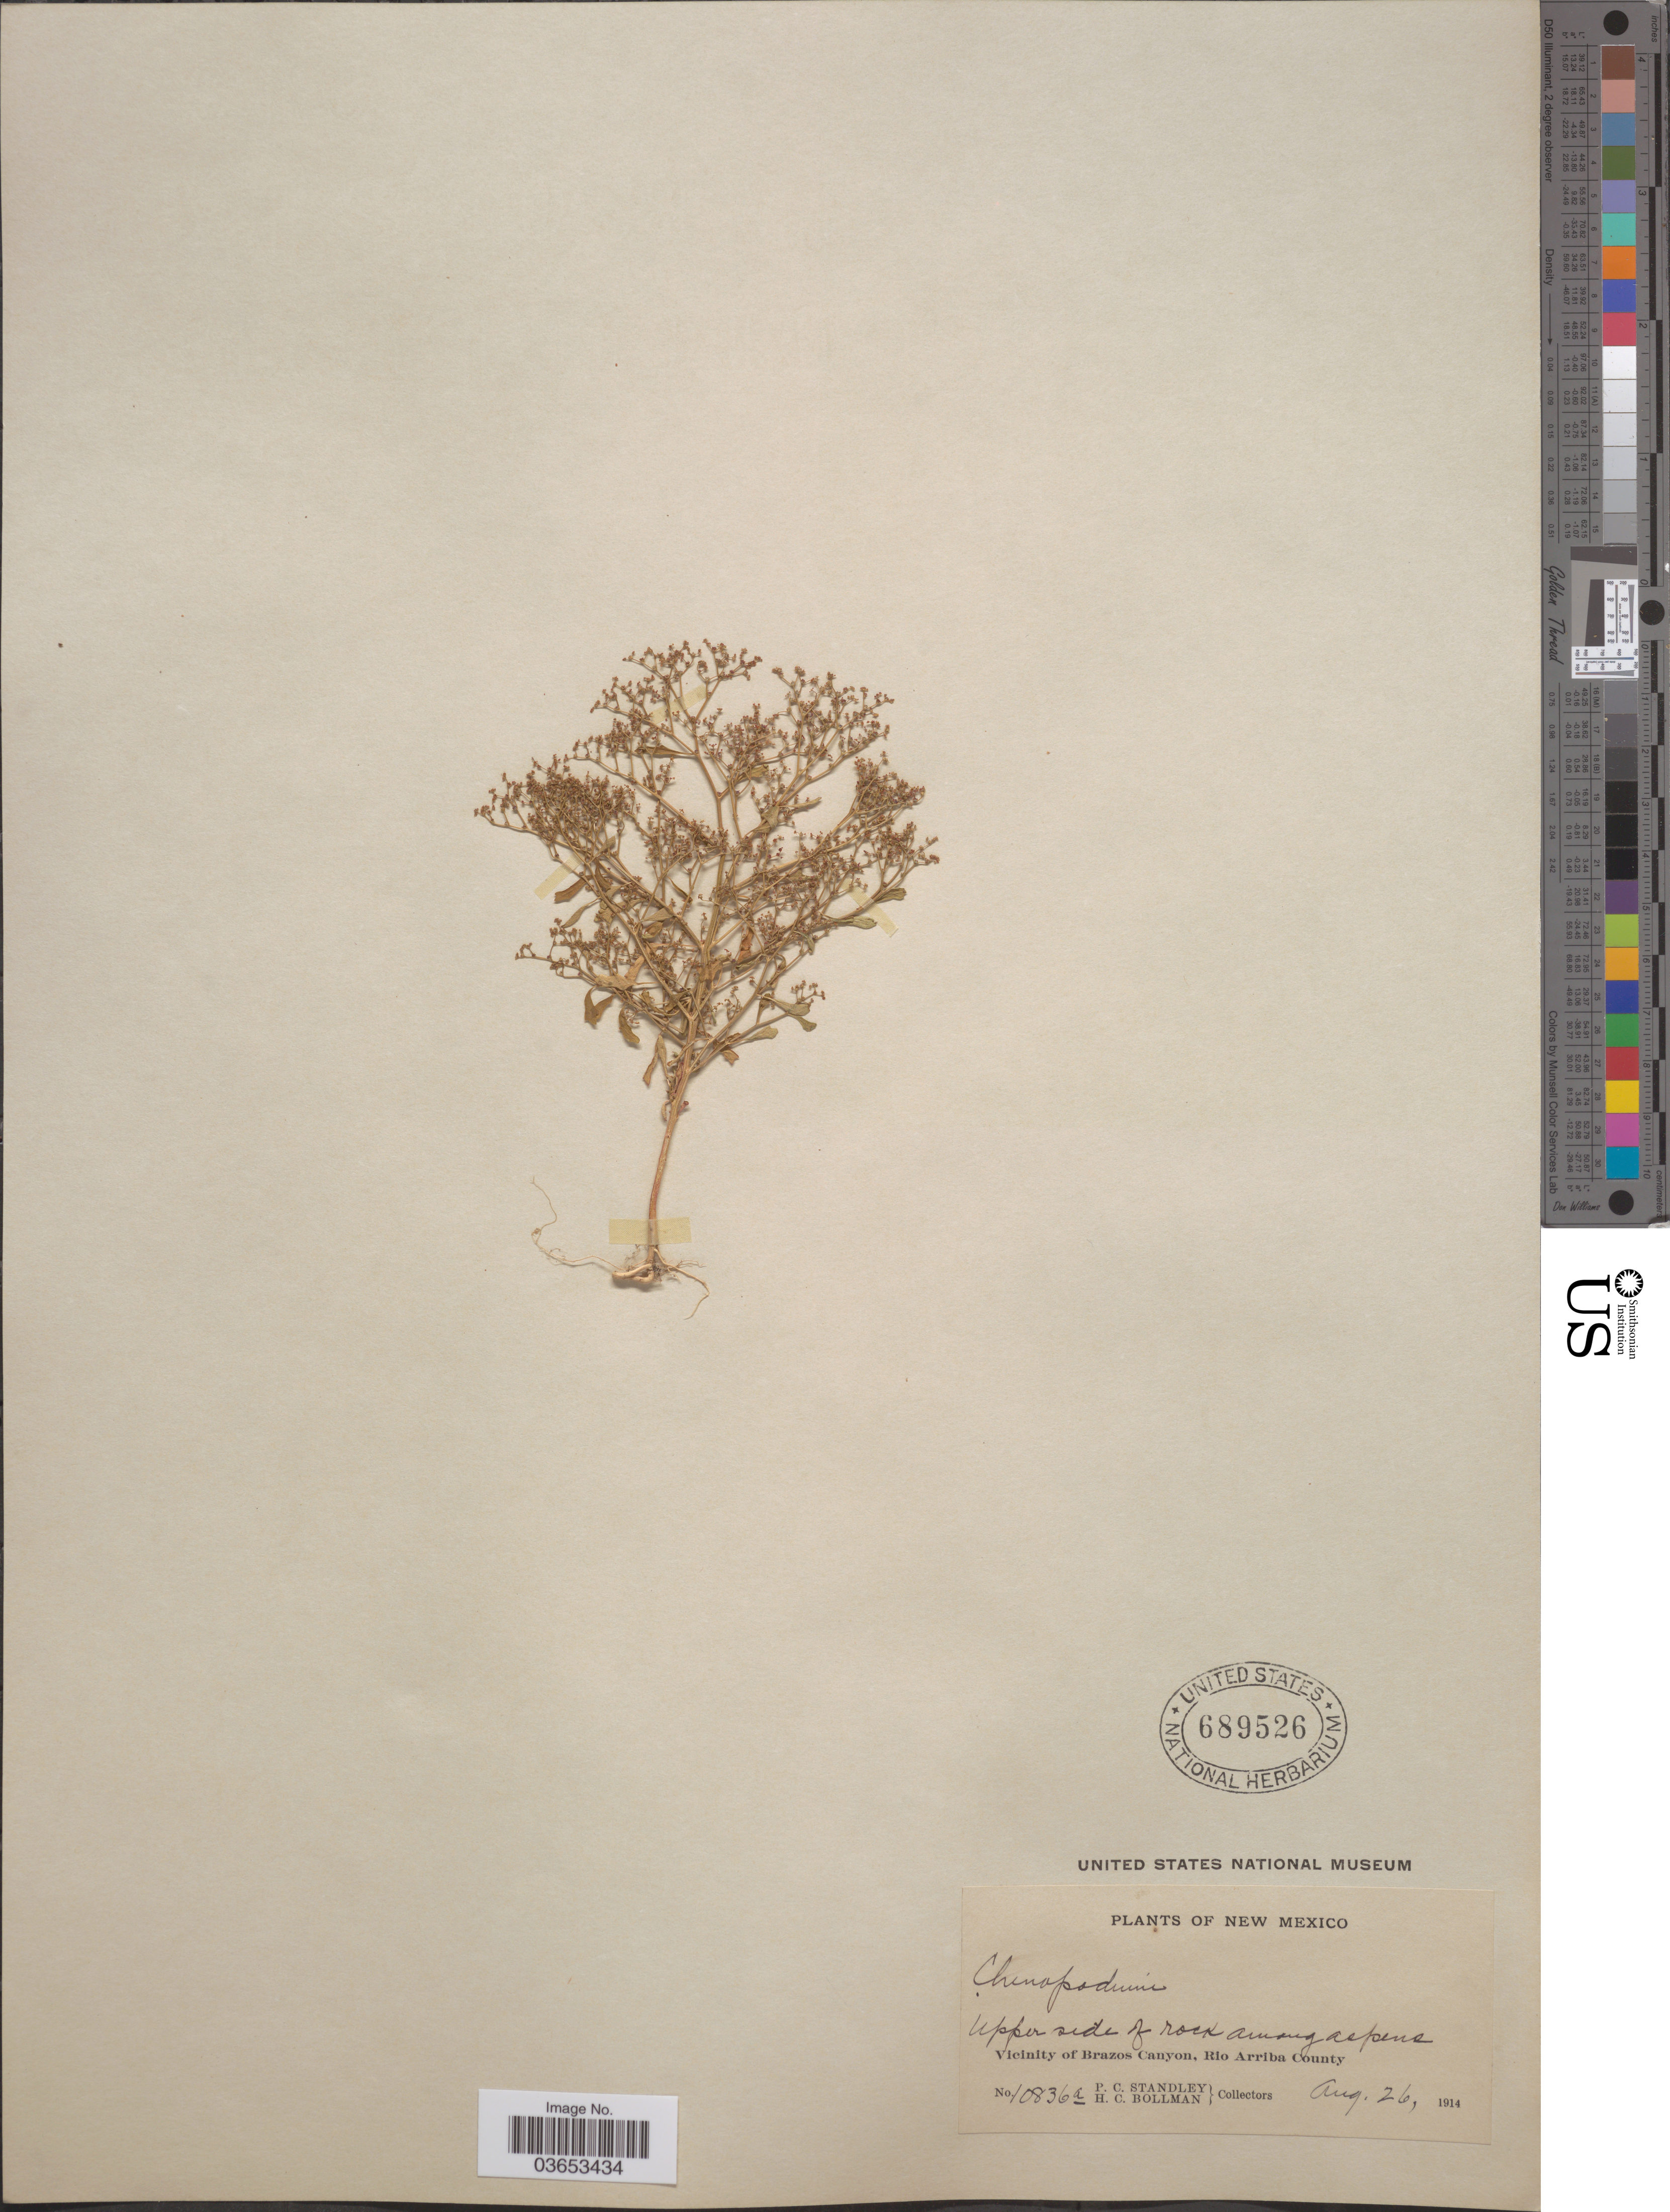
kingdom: Plantae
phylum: Tracheophyta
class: Magnoliopsida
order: Caryophyllales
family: Amaranthaceae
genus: Chenopodium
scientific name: Chenopodium incisum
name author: Poir.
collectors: P. C. Standley & H. C. Bollman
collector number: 10836a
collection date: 1914-08-26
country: United States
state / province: New Mexico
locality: Upper side of rock among aspens. Vicinity of Brazos Canyon, Rio Arriba County.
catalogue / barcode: US 689526